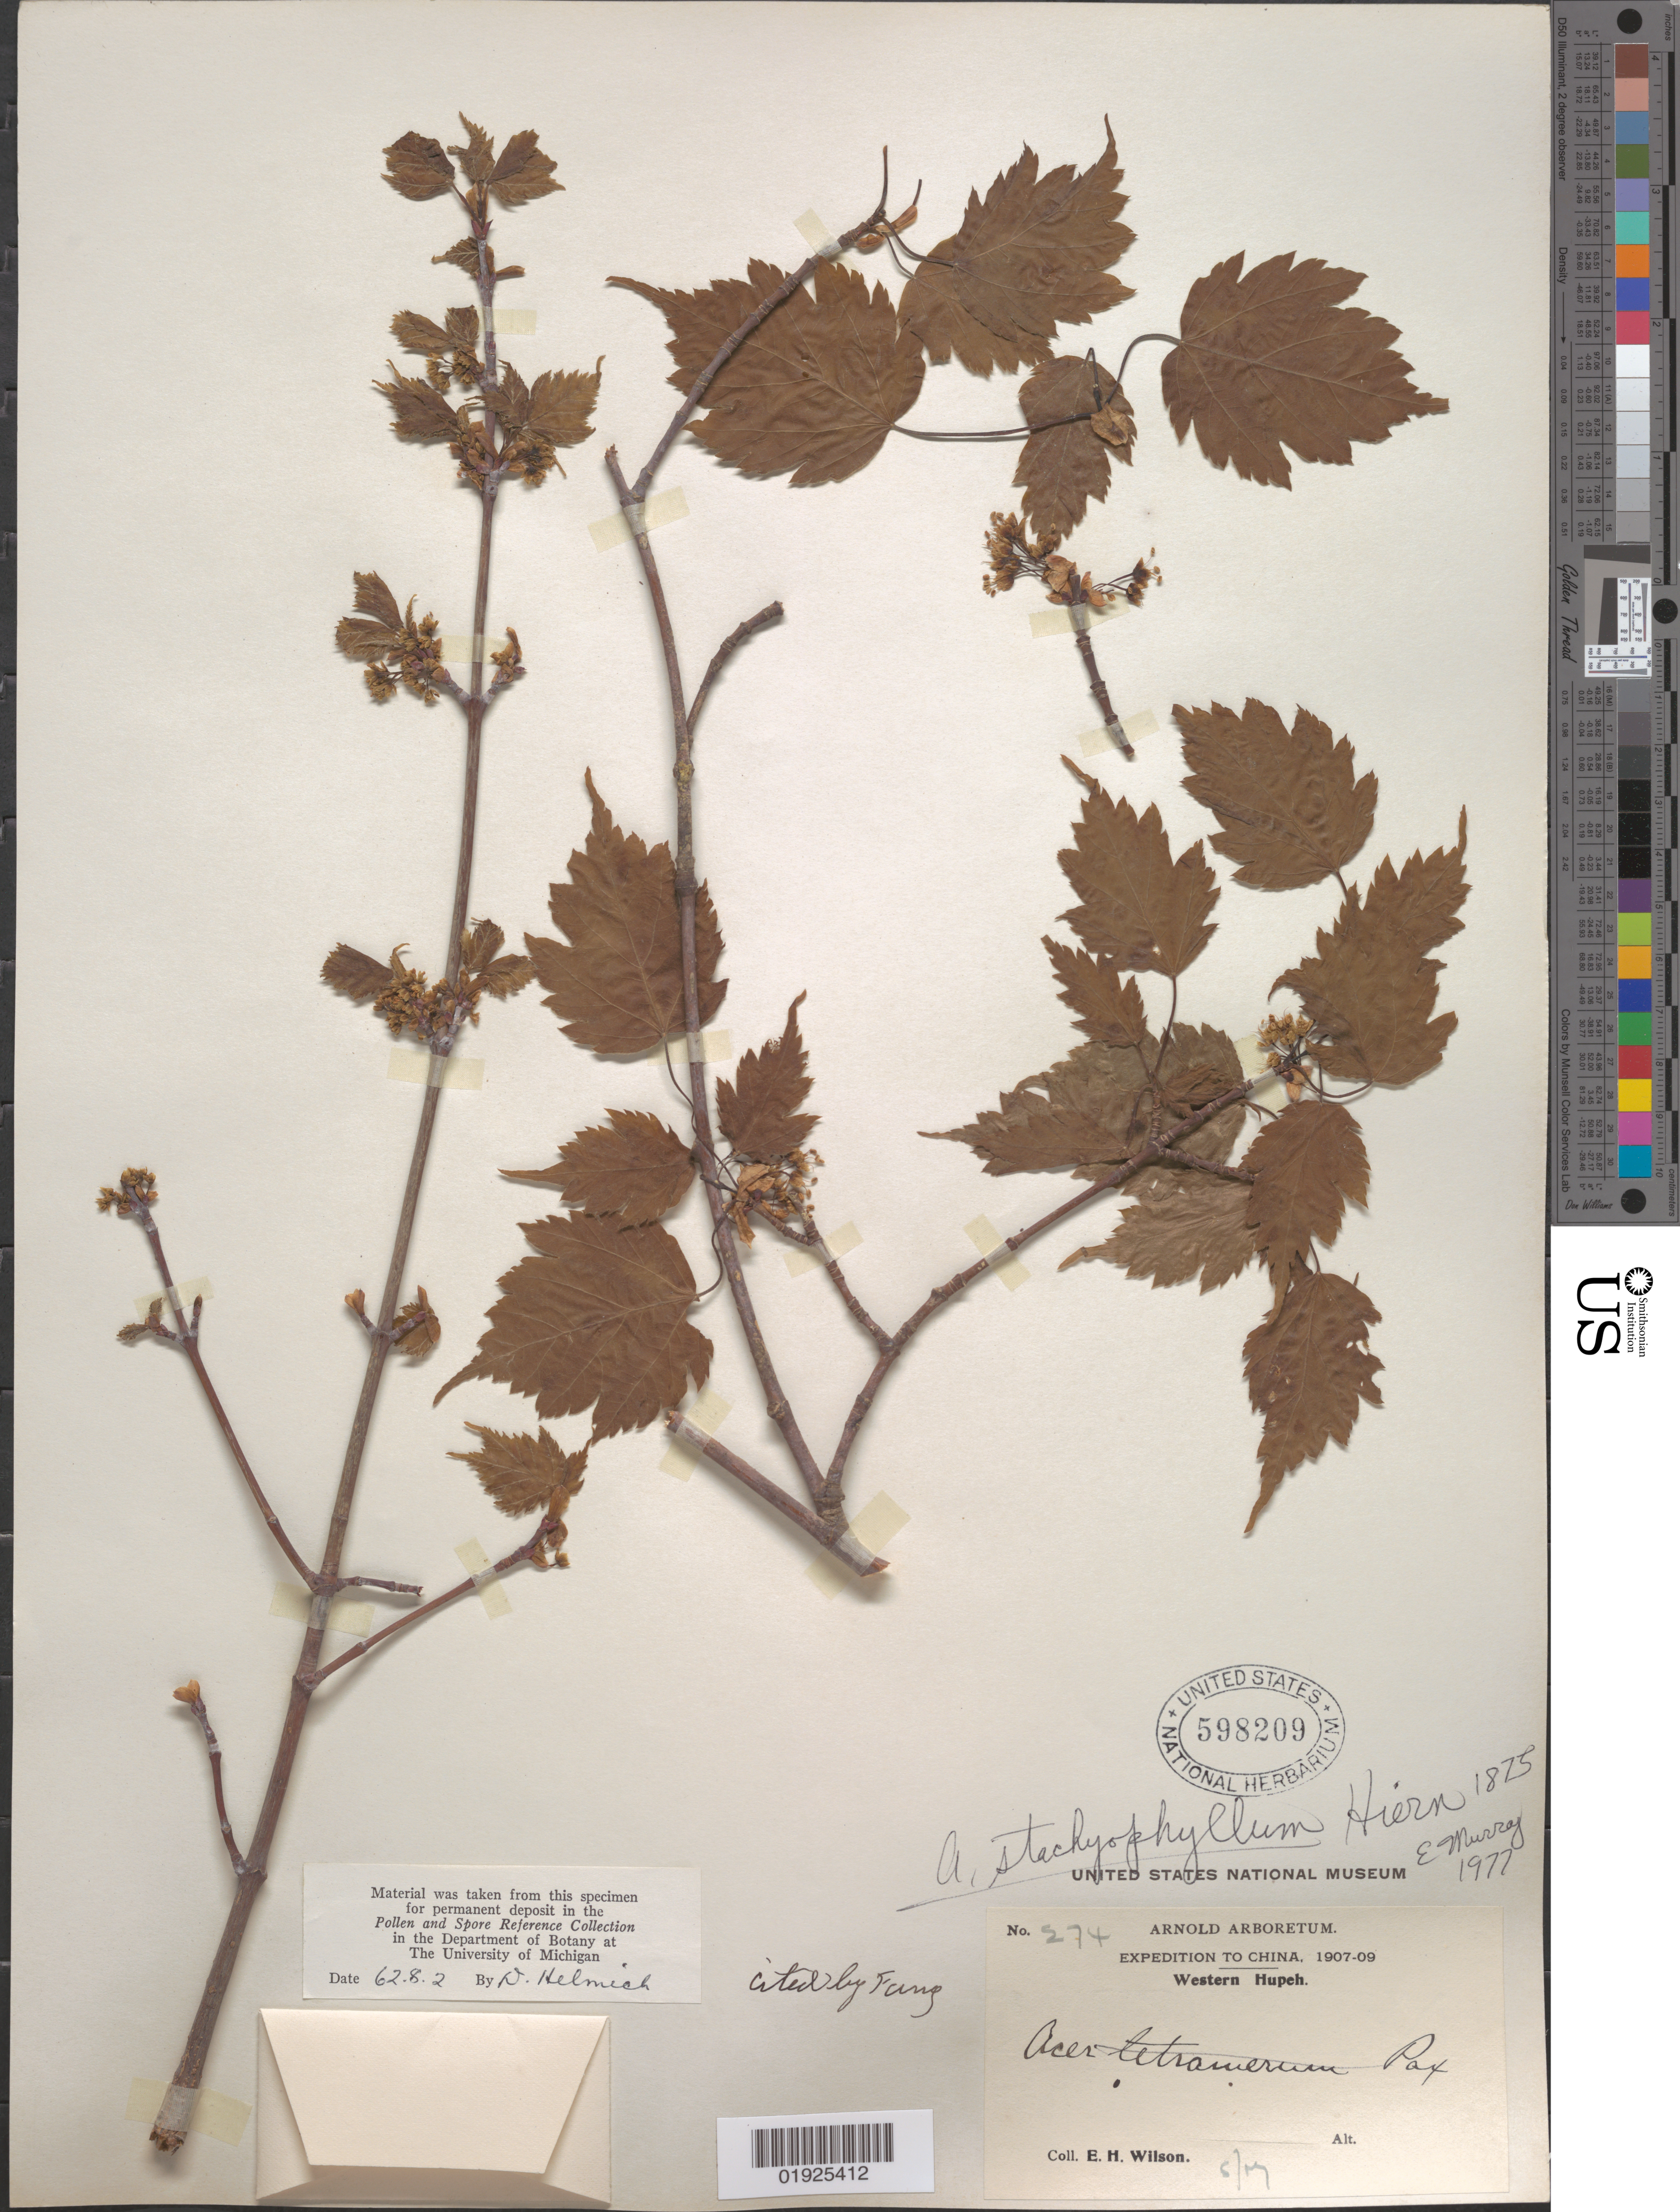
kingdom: Plantae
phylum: Tracheophyta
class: Magnoliopsida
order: Sapindales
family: Sapindaceae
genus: Acer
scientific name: Acer stachyophyllum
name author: Hiern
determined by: Murray, Edward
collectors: E. H. Wilson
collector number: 274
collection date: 1907-05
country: China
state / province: Hubei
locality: Western Hupeh [Hubei]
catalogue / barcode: US 598209